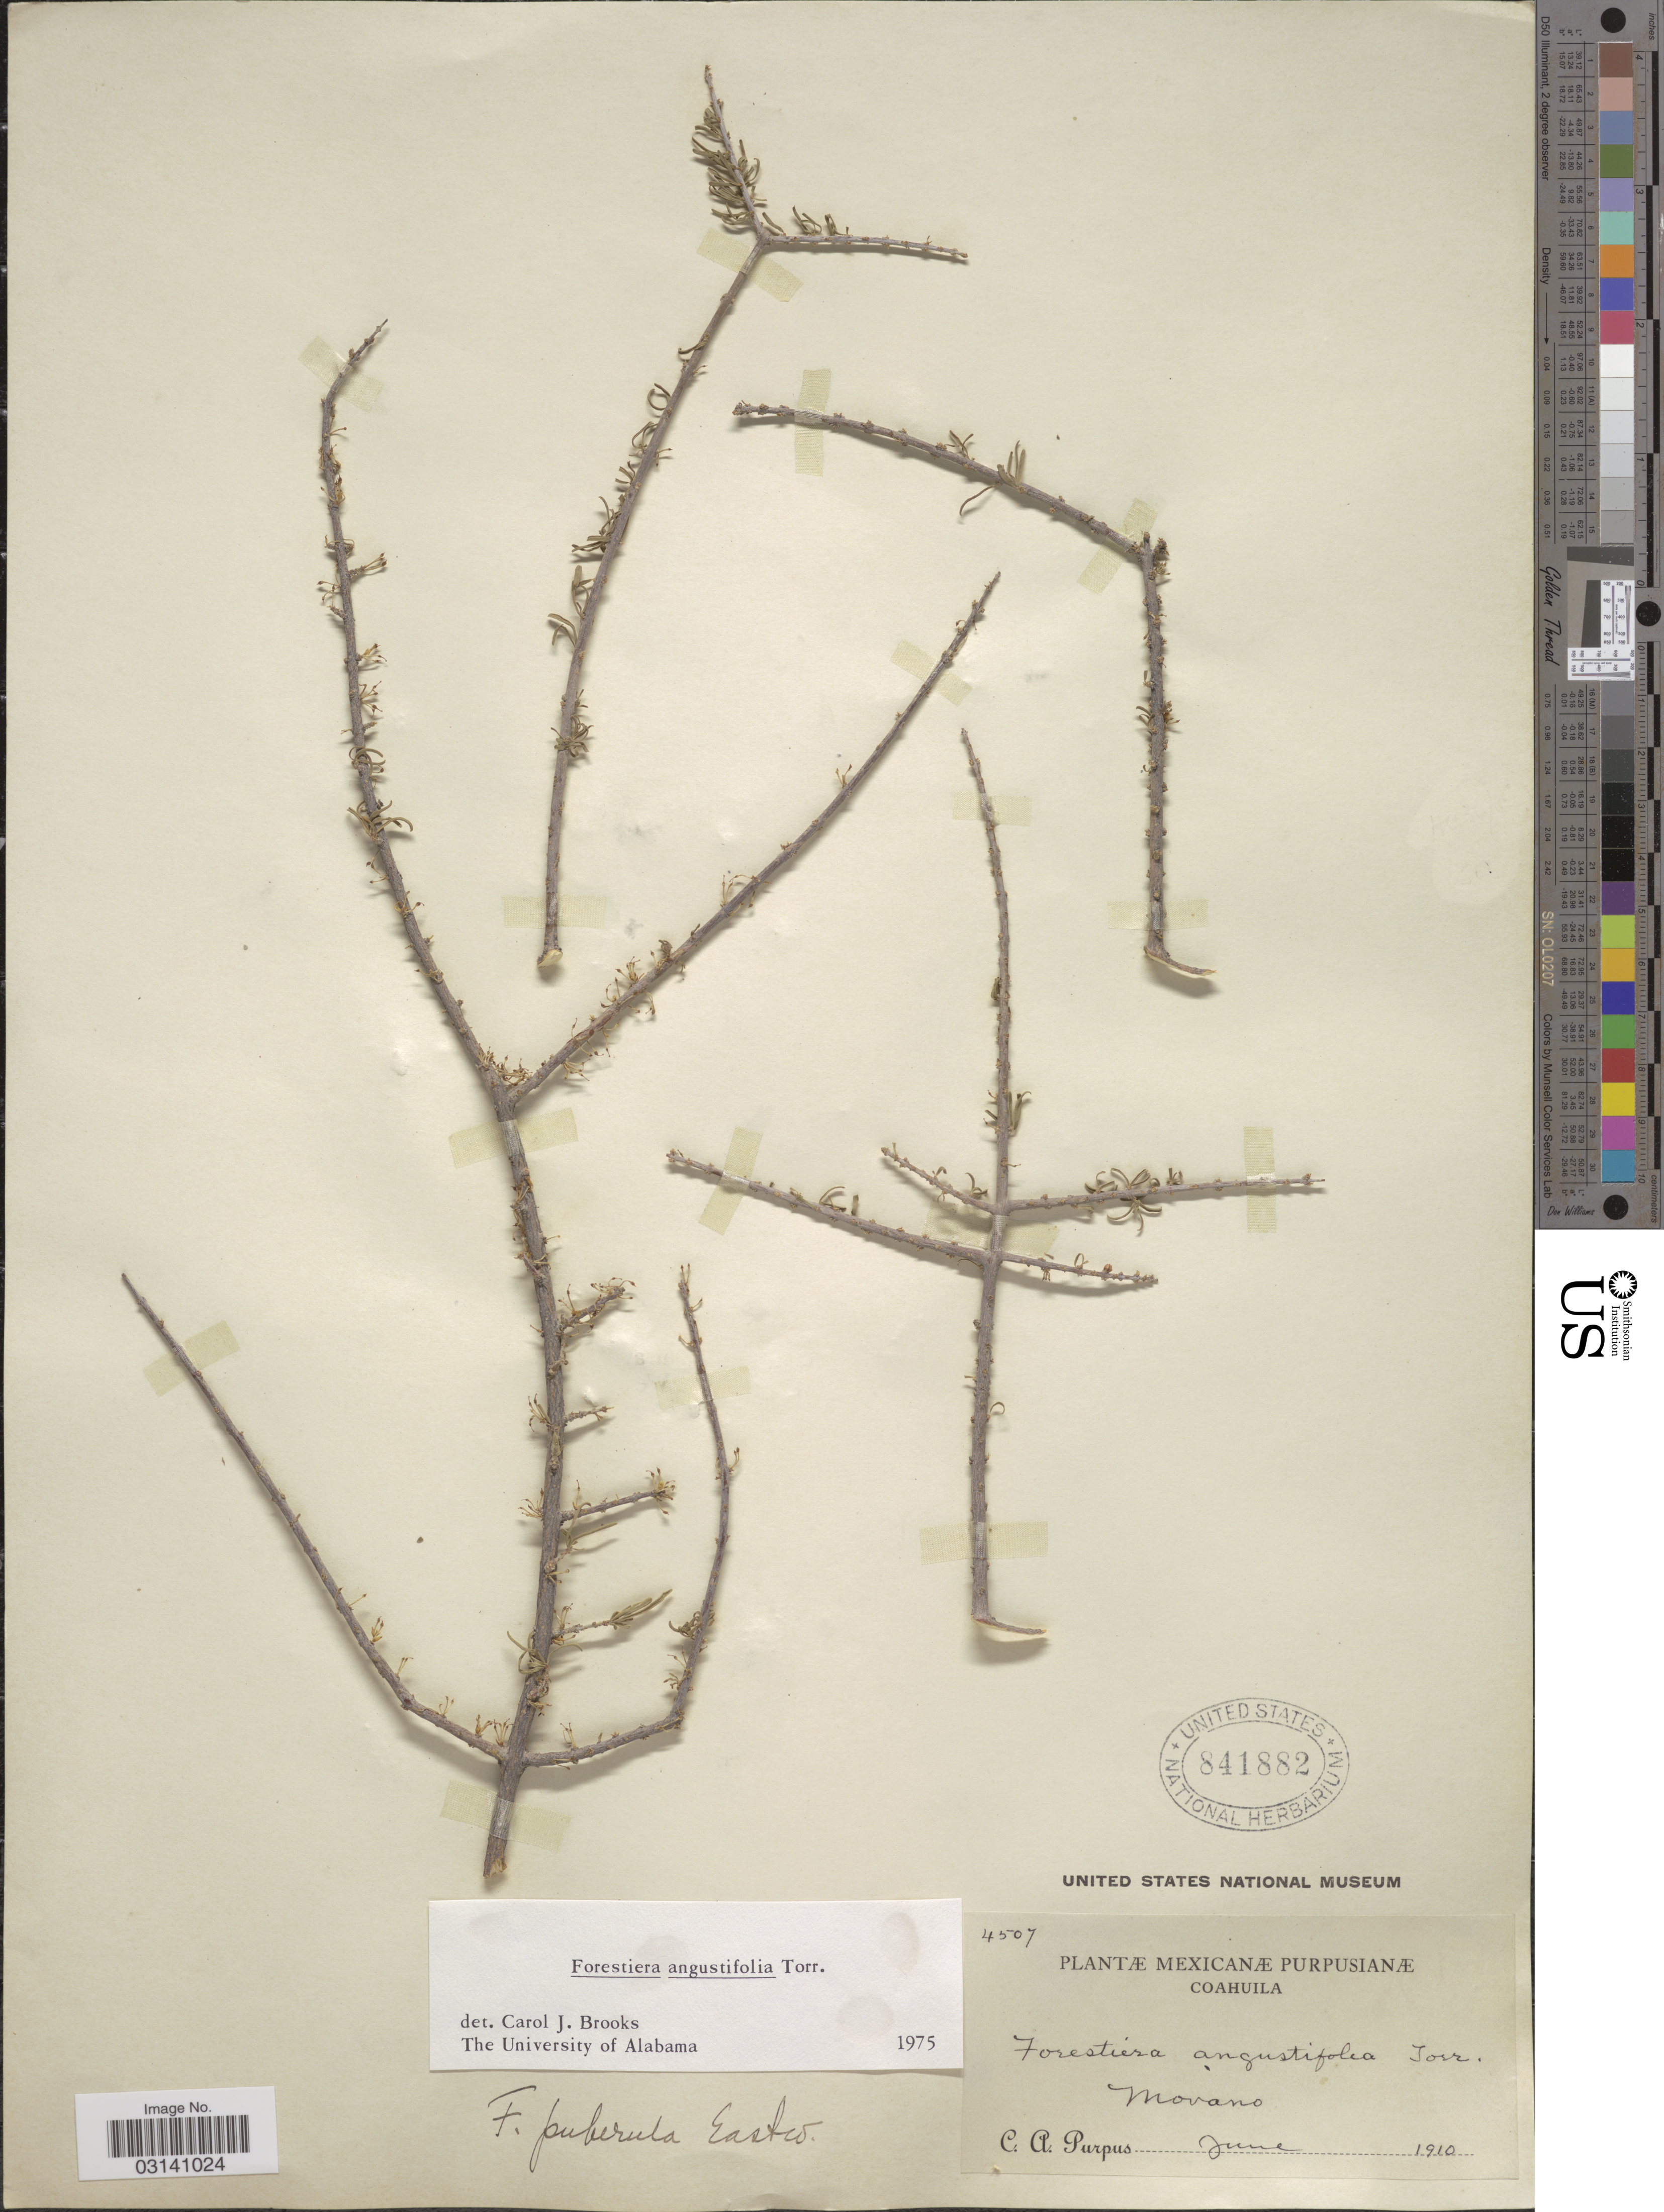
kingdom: Plantae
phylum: Tracheophyta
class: Magnoliopsida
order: Lamiales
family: Oleaceae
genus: Forestiera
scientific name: Forestiera angustifolia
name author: Torr.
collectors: C. A. Purpus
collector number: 4507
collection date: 1910-06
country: Mexico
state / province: Coahuila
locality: Movano.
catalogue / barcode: US 841882